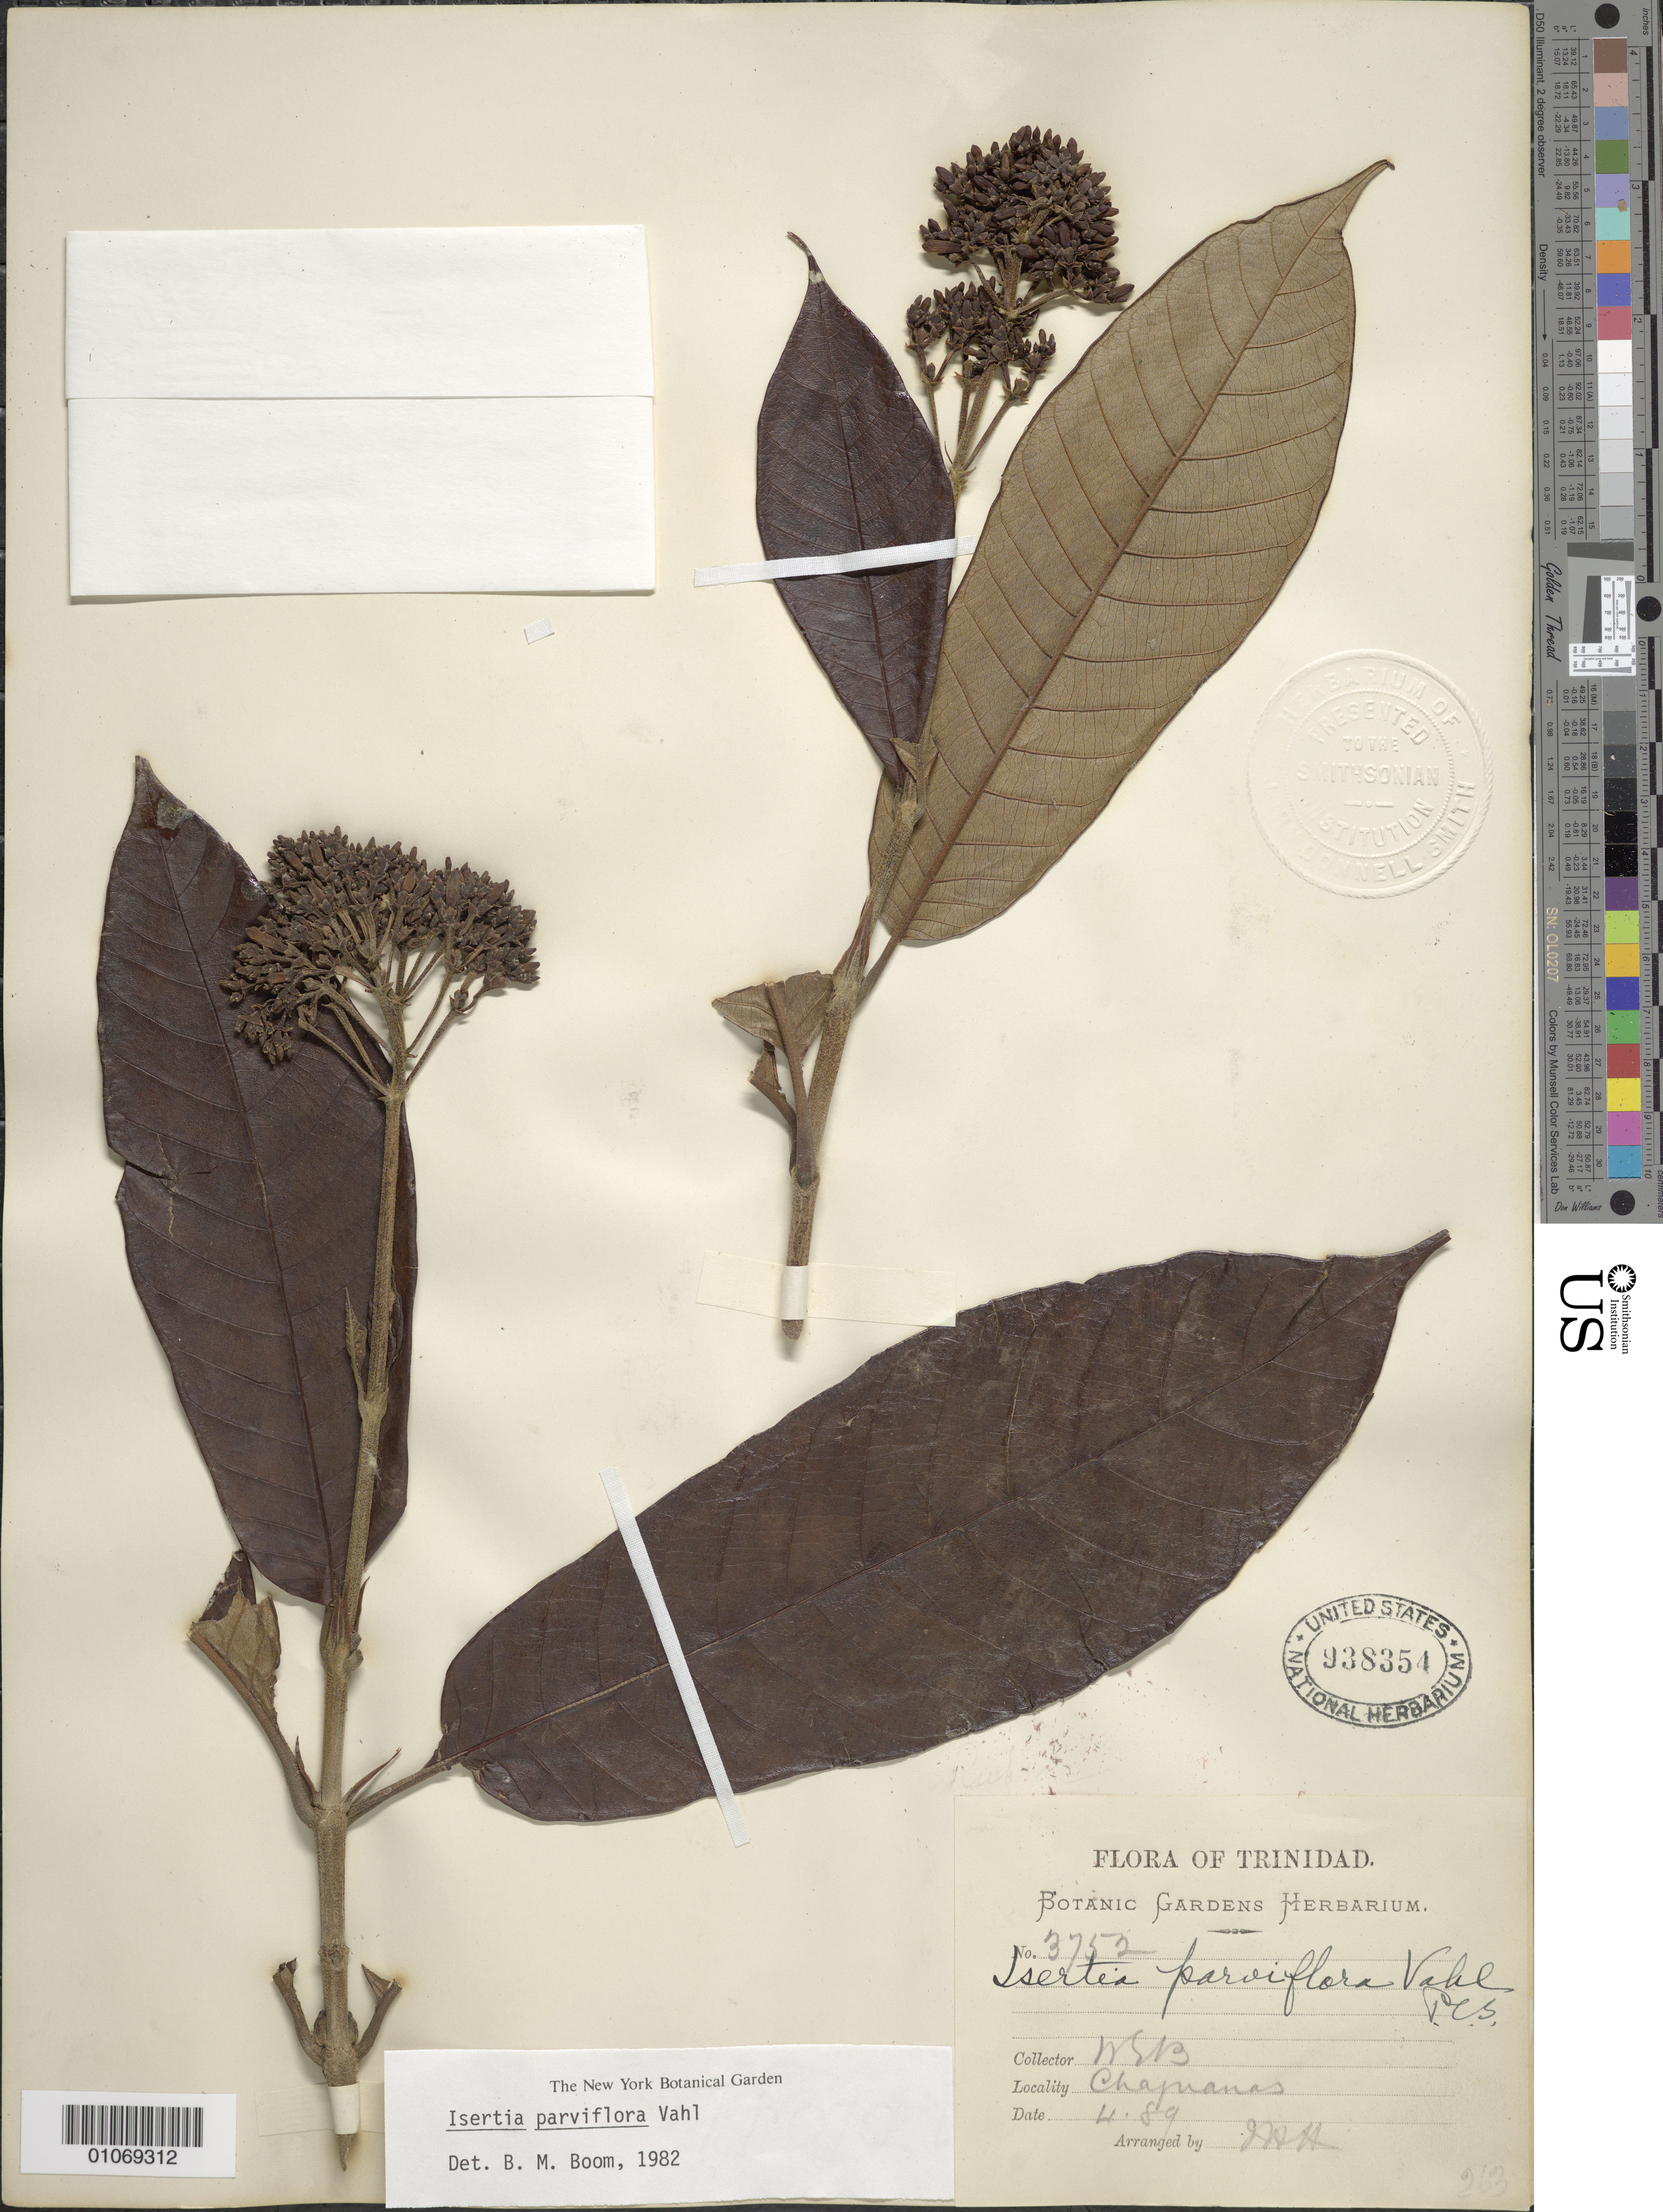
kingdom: Plantae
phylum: Tracheophyta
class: Magnoliopsida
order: Gentianales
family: Rubiaceae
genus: Isertia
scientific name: Isertia parviflora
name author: Vahl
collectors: Botanic Gardens Herbarium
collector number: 3752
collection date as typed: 01 Apr 1889 to 30 Apr 1889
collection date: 1889-04-01/1889-04-30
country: Trinidad and Tobago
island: Trinidad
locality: Chajuanas?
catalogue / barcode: US 938354